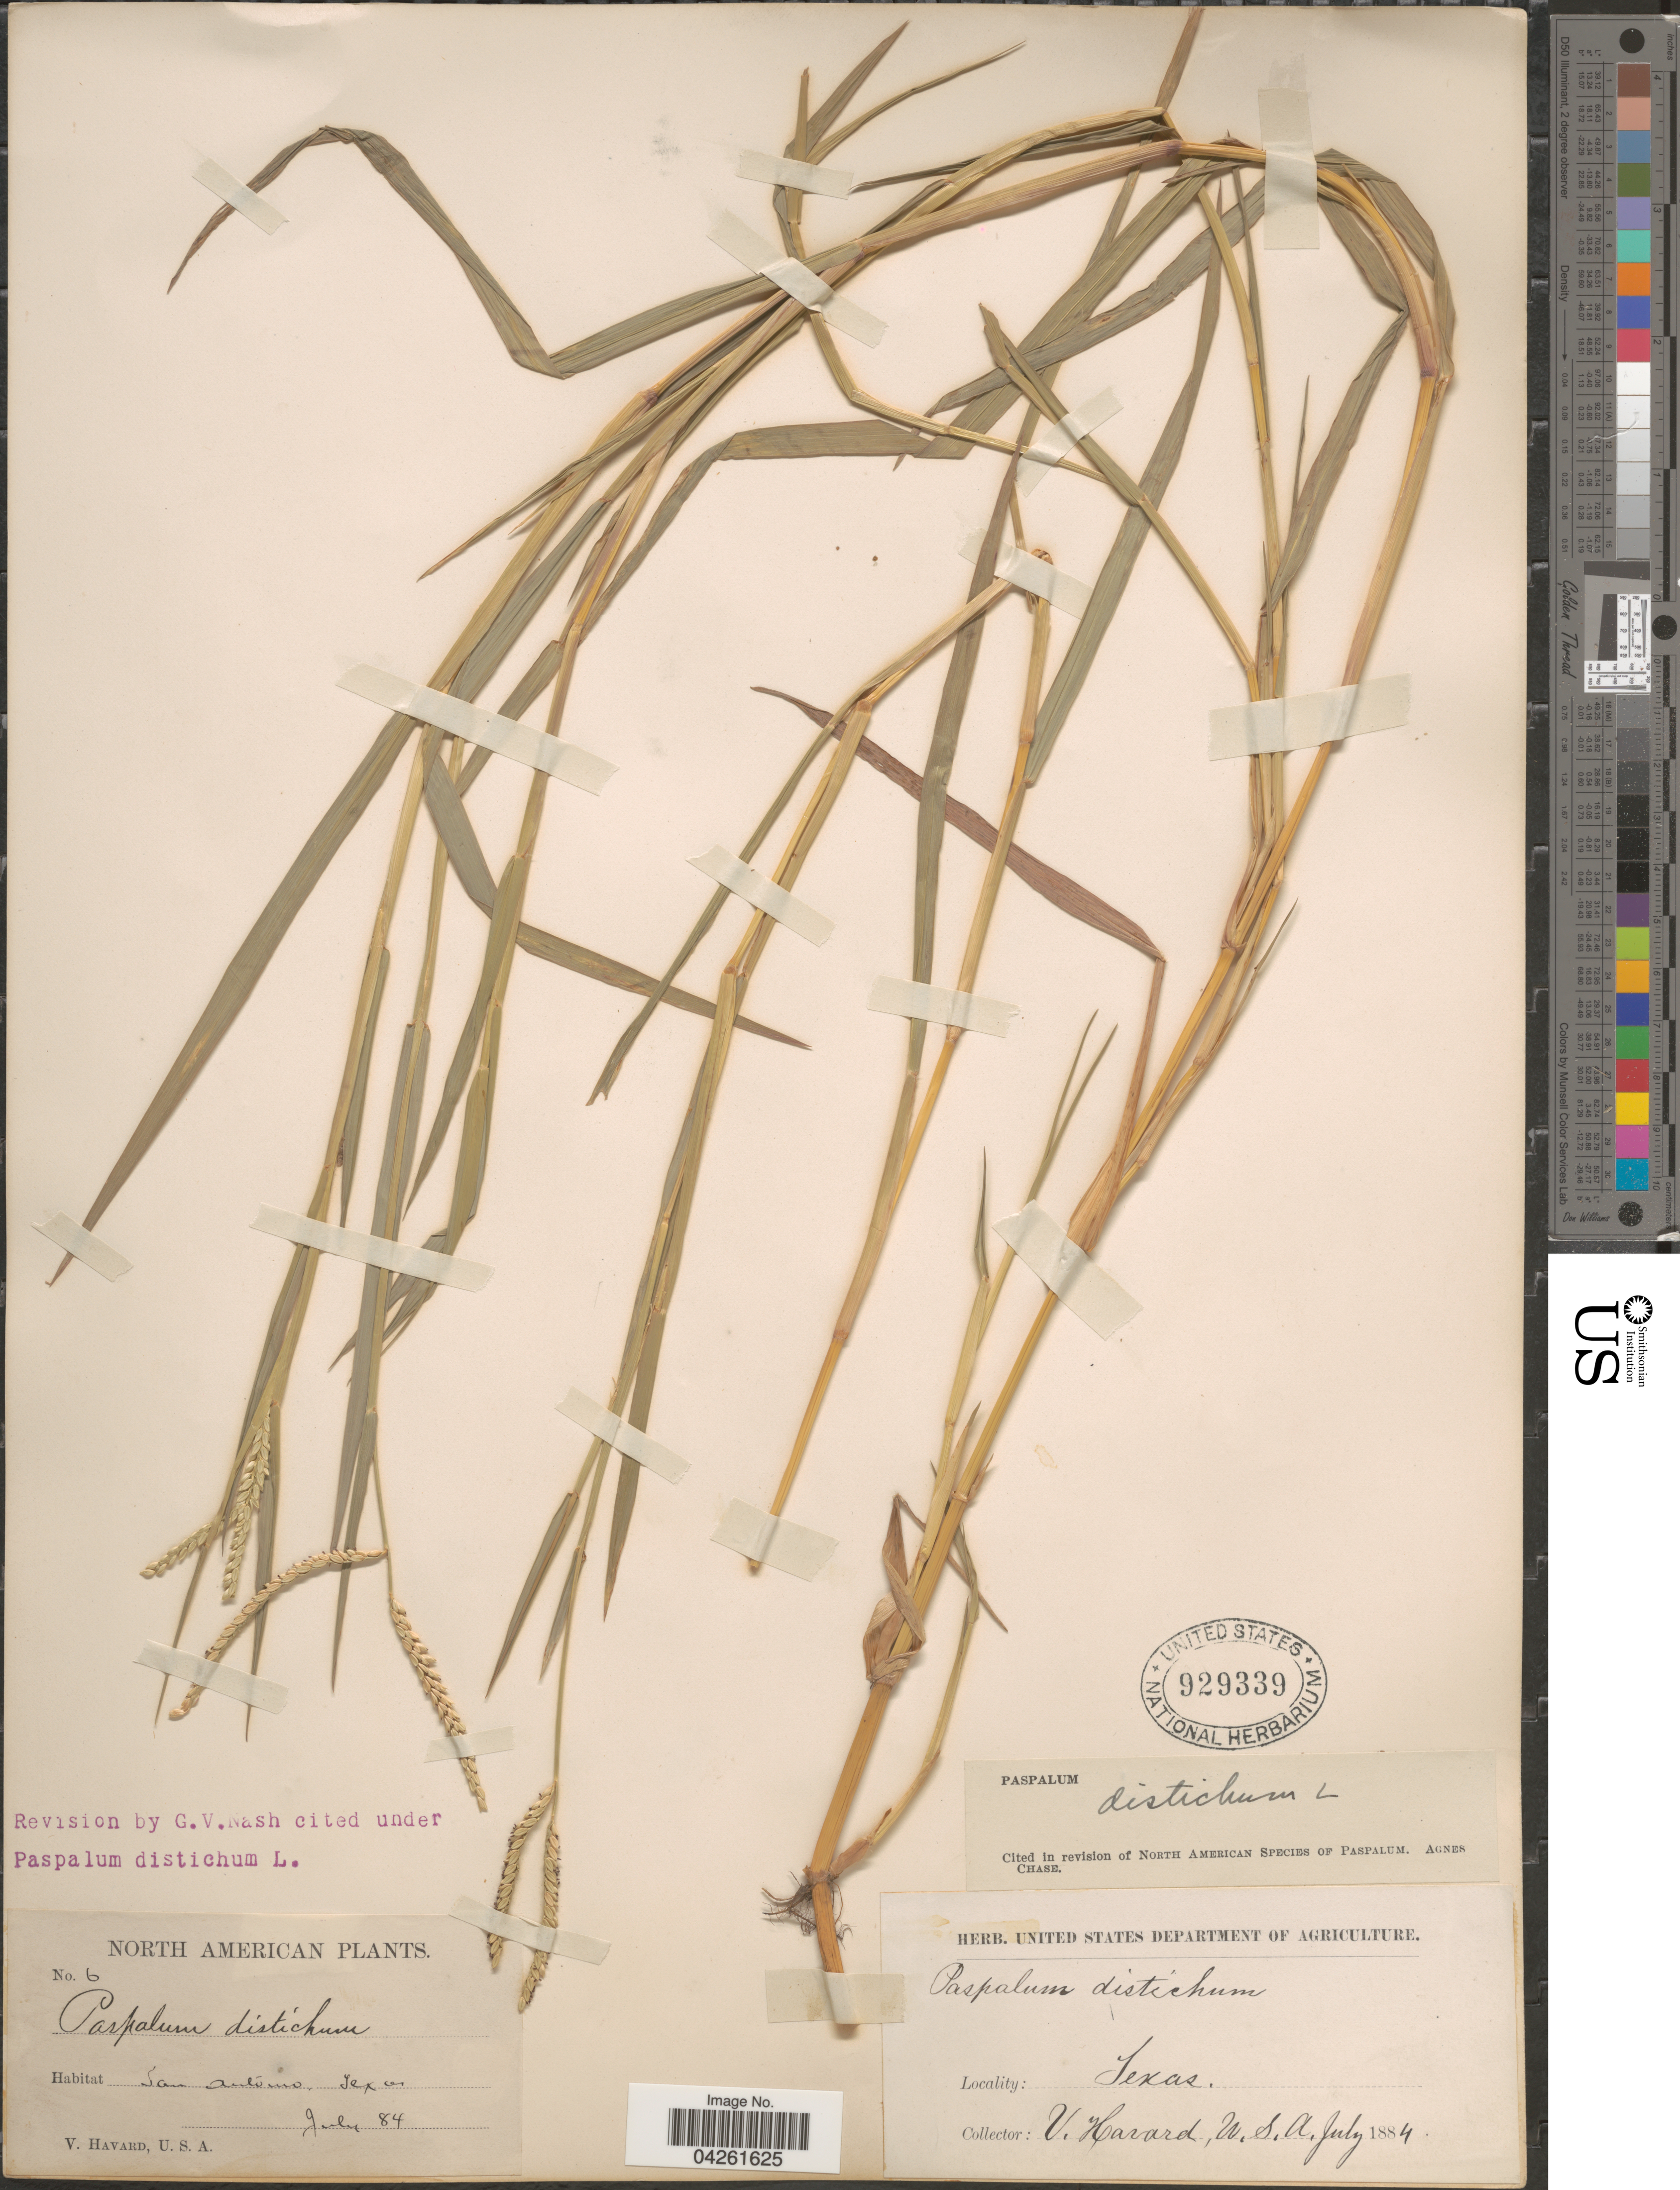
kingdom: Plantae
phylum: Tracheophyta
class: Liliopsida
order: Poales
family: Poaceae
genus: Paspalum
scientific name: Paspalum distichum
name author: L.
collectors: V. Havard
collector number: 6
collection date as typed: Transcribed d/m/y: /7/84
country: United States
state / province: Texas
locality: San Antonio.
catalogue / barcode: US 929339